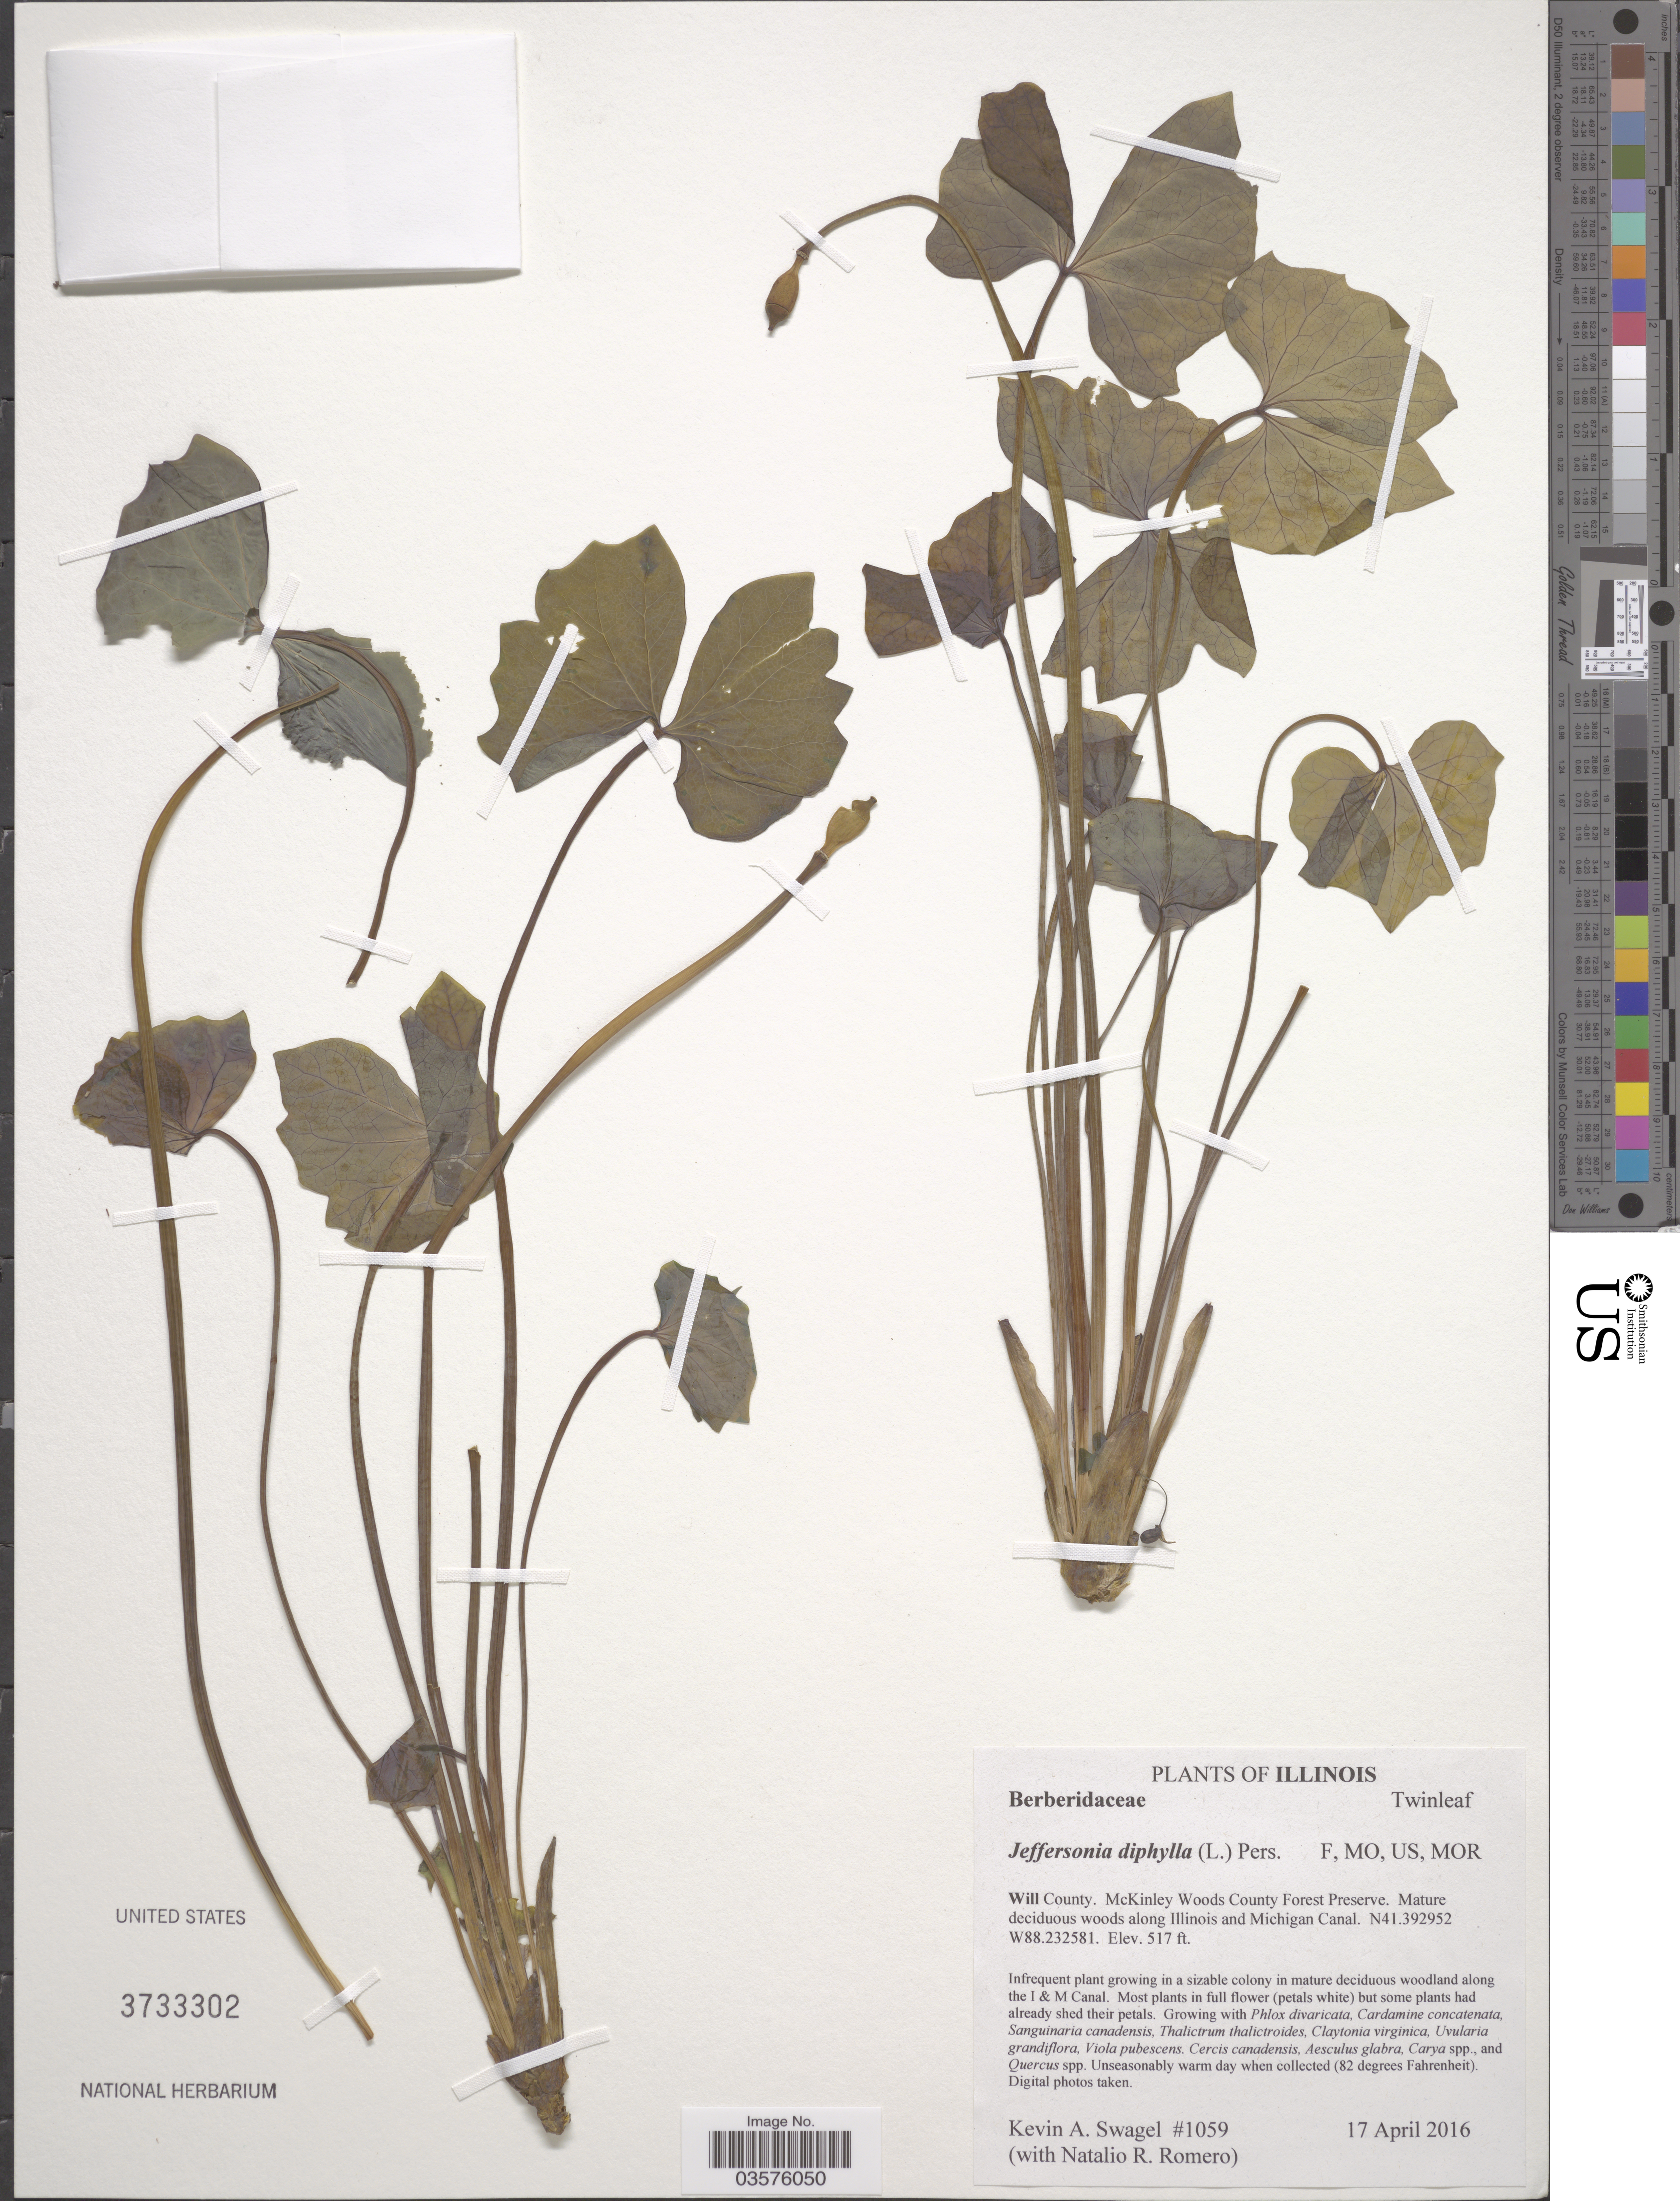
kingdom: Plantae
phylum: Tracheophyta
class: Magnoliopsida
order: Ranunculales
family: Berberidaceae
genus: Jeffersonia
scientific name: Jeffersonia diphylla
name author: (L.) Pers.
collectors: K. Swagel & N. Romero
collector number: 1059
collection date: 2016-04-17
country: United States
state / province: Illinois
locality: Will County. McKinley Woods County Forest Preserve. Along Illinois and Michigan Canal.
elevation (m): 158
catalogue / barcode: US 3733302